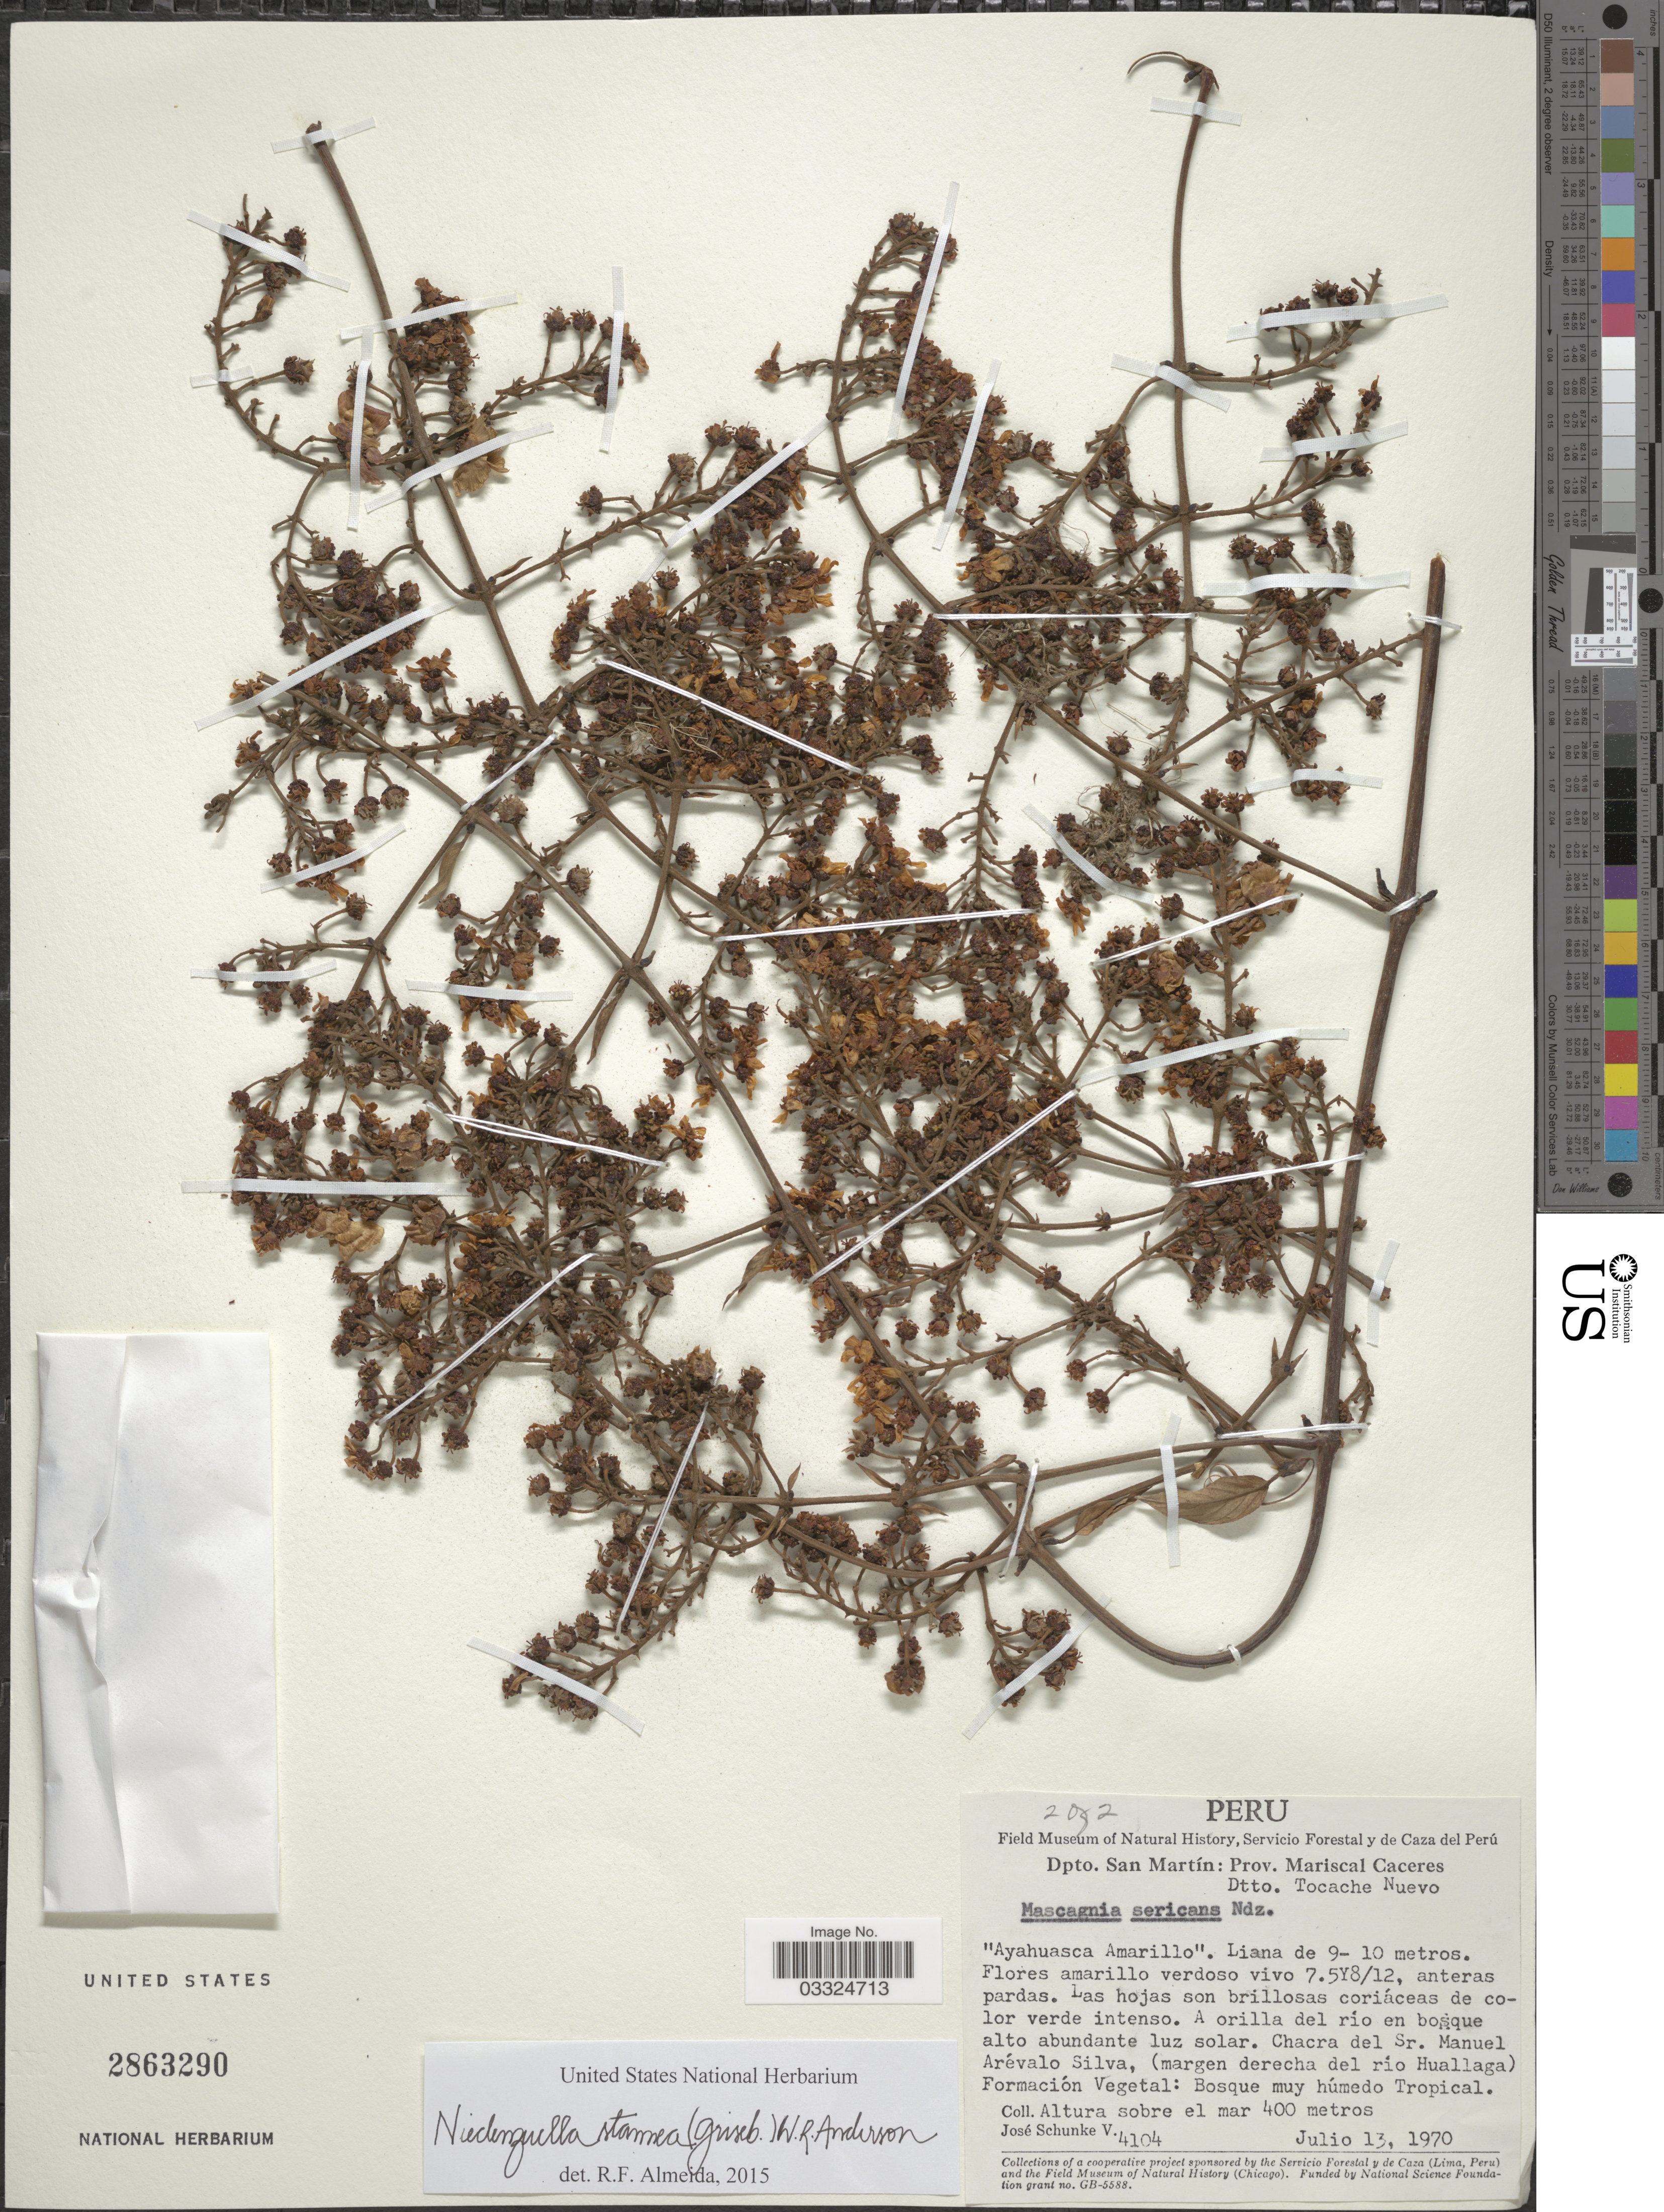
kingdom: Plantae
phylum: Tracheophyta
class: Magnoliopsida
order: Malpighiales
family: Malpighiaceae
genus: Niedenzuella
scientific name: Niedenzuella stannea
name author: (Griseb.) W.R. Anderson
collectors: J. Schunke Vigo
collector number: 4104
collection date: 1970-07-13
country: Peru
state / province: San Martín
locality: Dpto. San Martín: Prov. Mariscal Caceres. Dtto. Tocache Nuevo. A orilla del río en bosque abundante luz solar. Chacra del Sr. Manuel Arévalo Silva, (márgen derecha del río Huallaga).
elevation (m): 400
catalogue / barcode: US 2863290